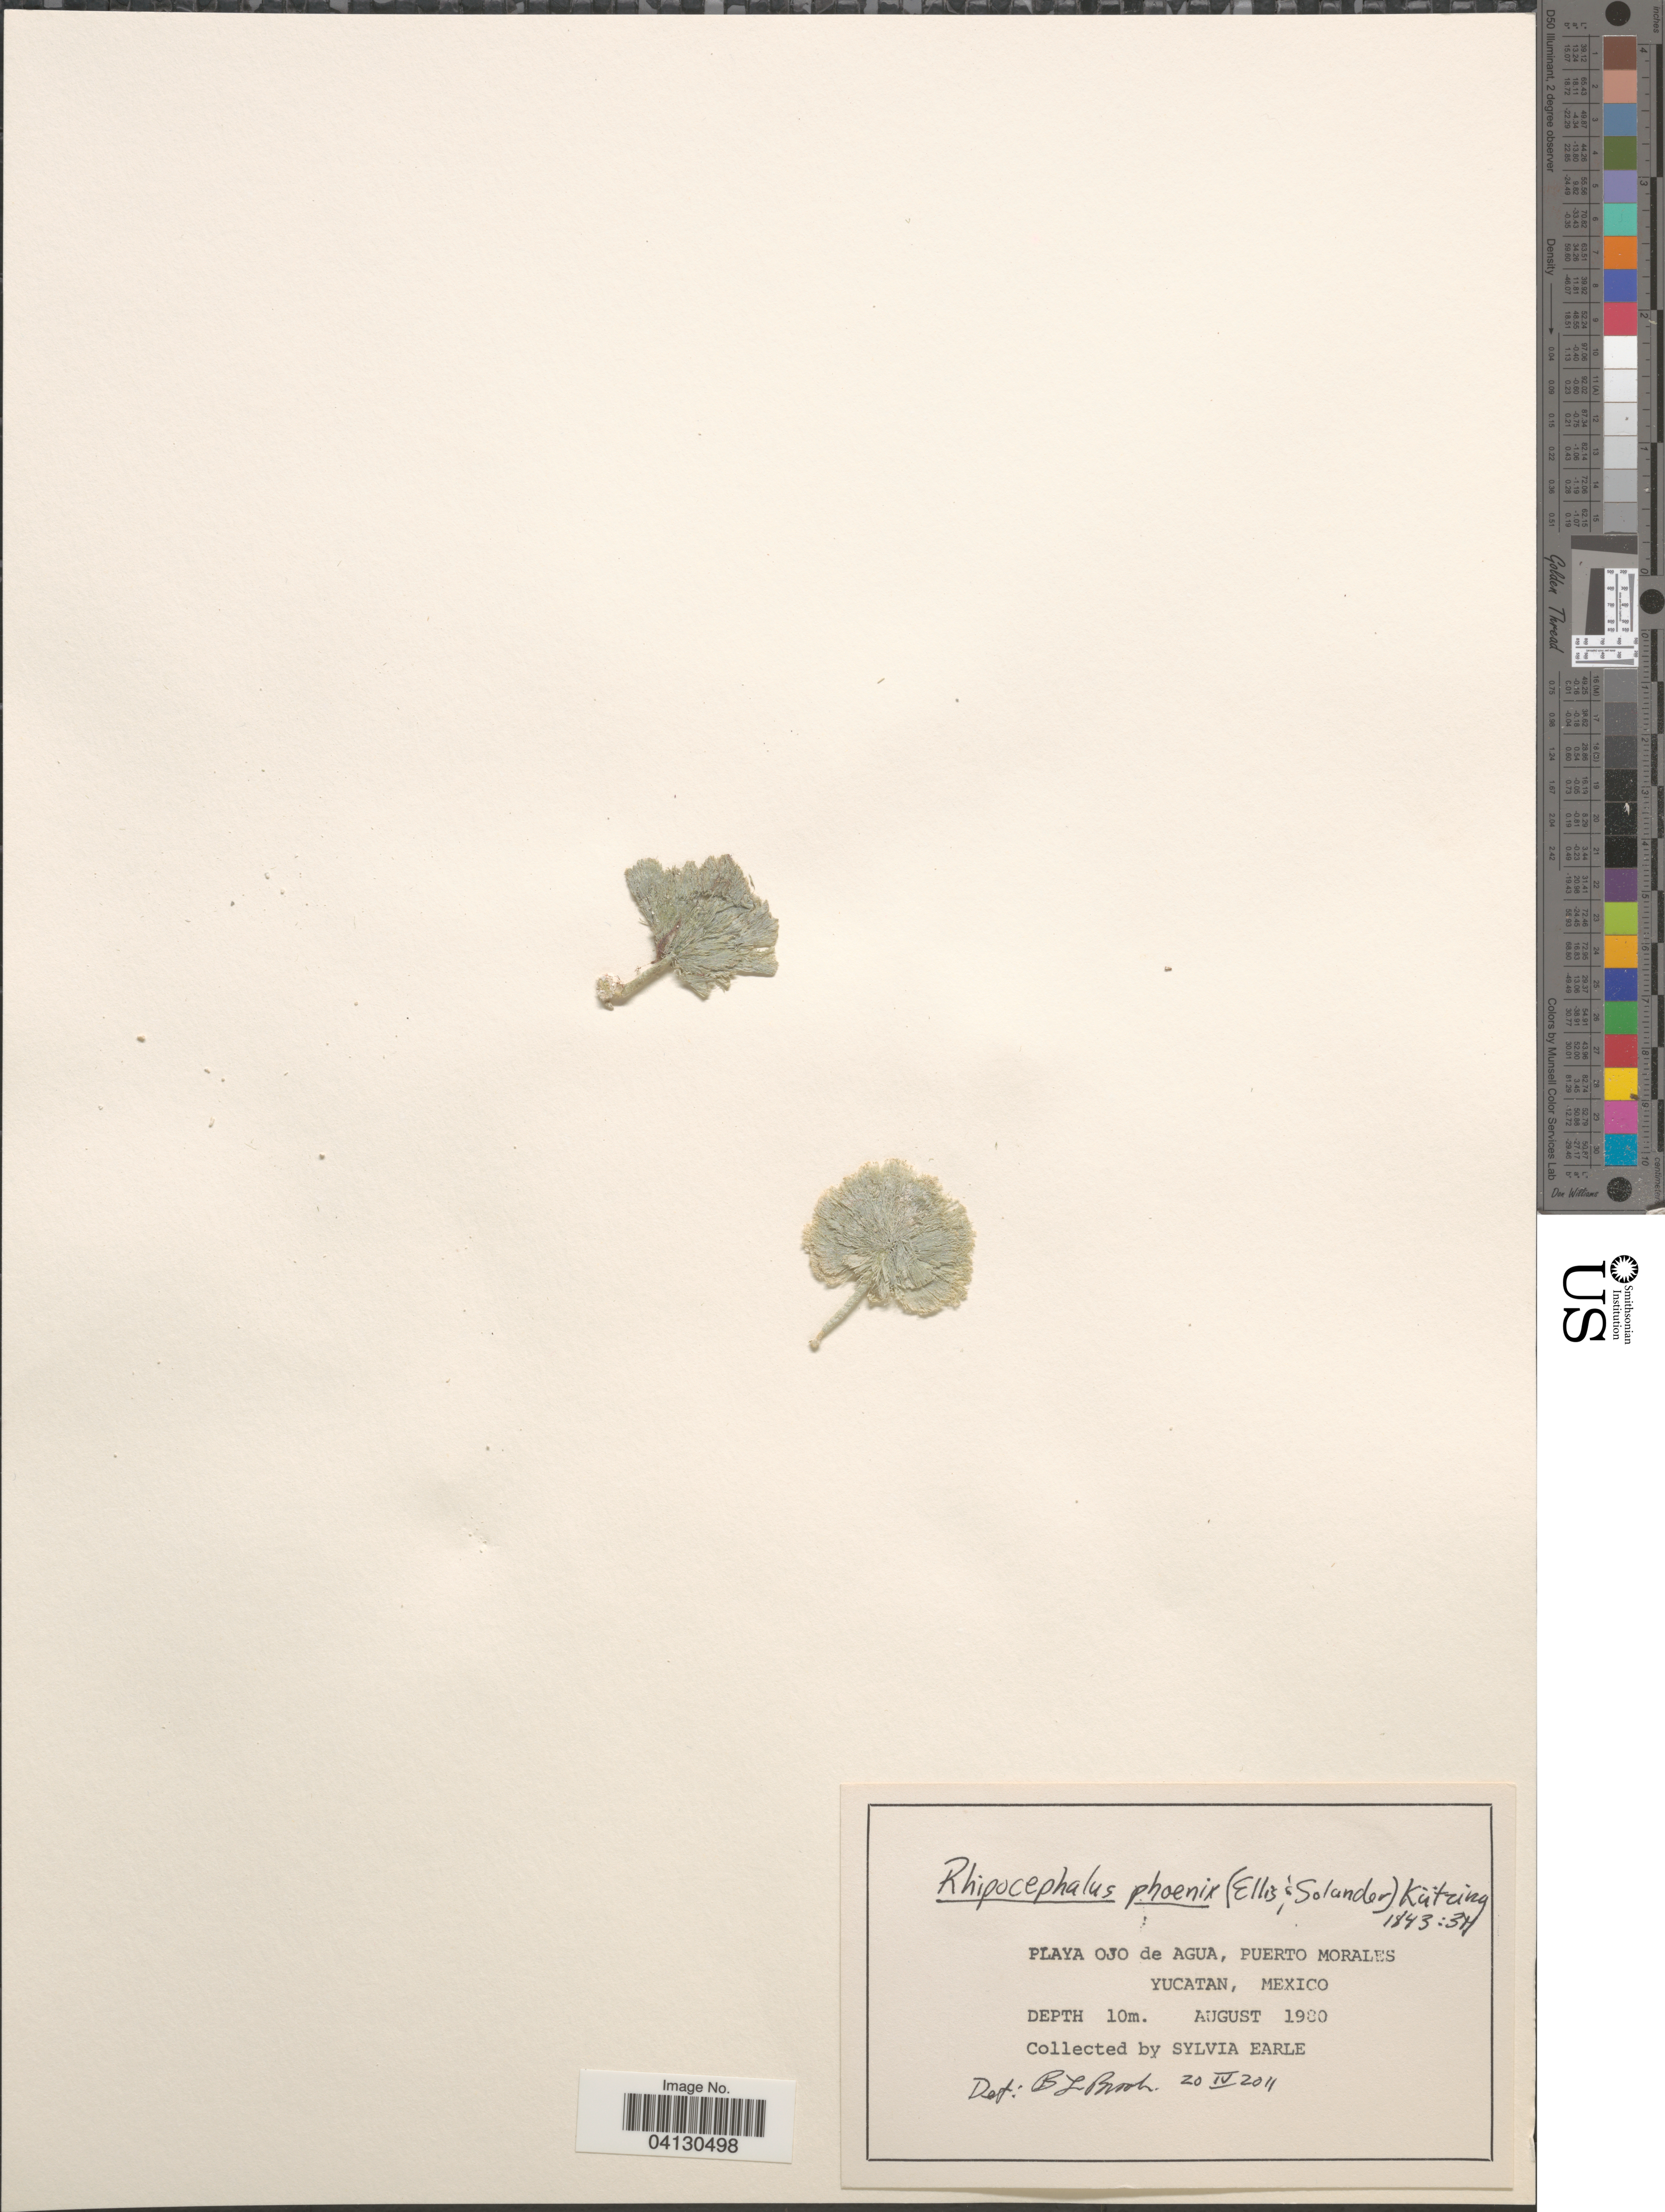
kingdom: Plantae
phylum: Chlorophyta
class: Ulvophyceae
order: Bryopsidales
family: Udoteaceae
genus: Rhipocephalus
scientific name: Rhipocephalus phoenix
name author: (J. Ellis & Sol.) Kütz.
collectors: S. A. Earle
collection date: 1980-08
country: Mexico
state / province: Yucatán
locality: Playa Ojo de Agua, Puerto Morales.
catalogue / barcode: US 329154